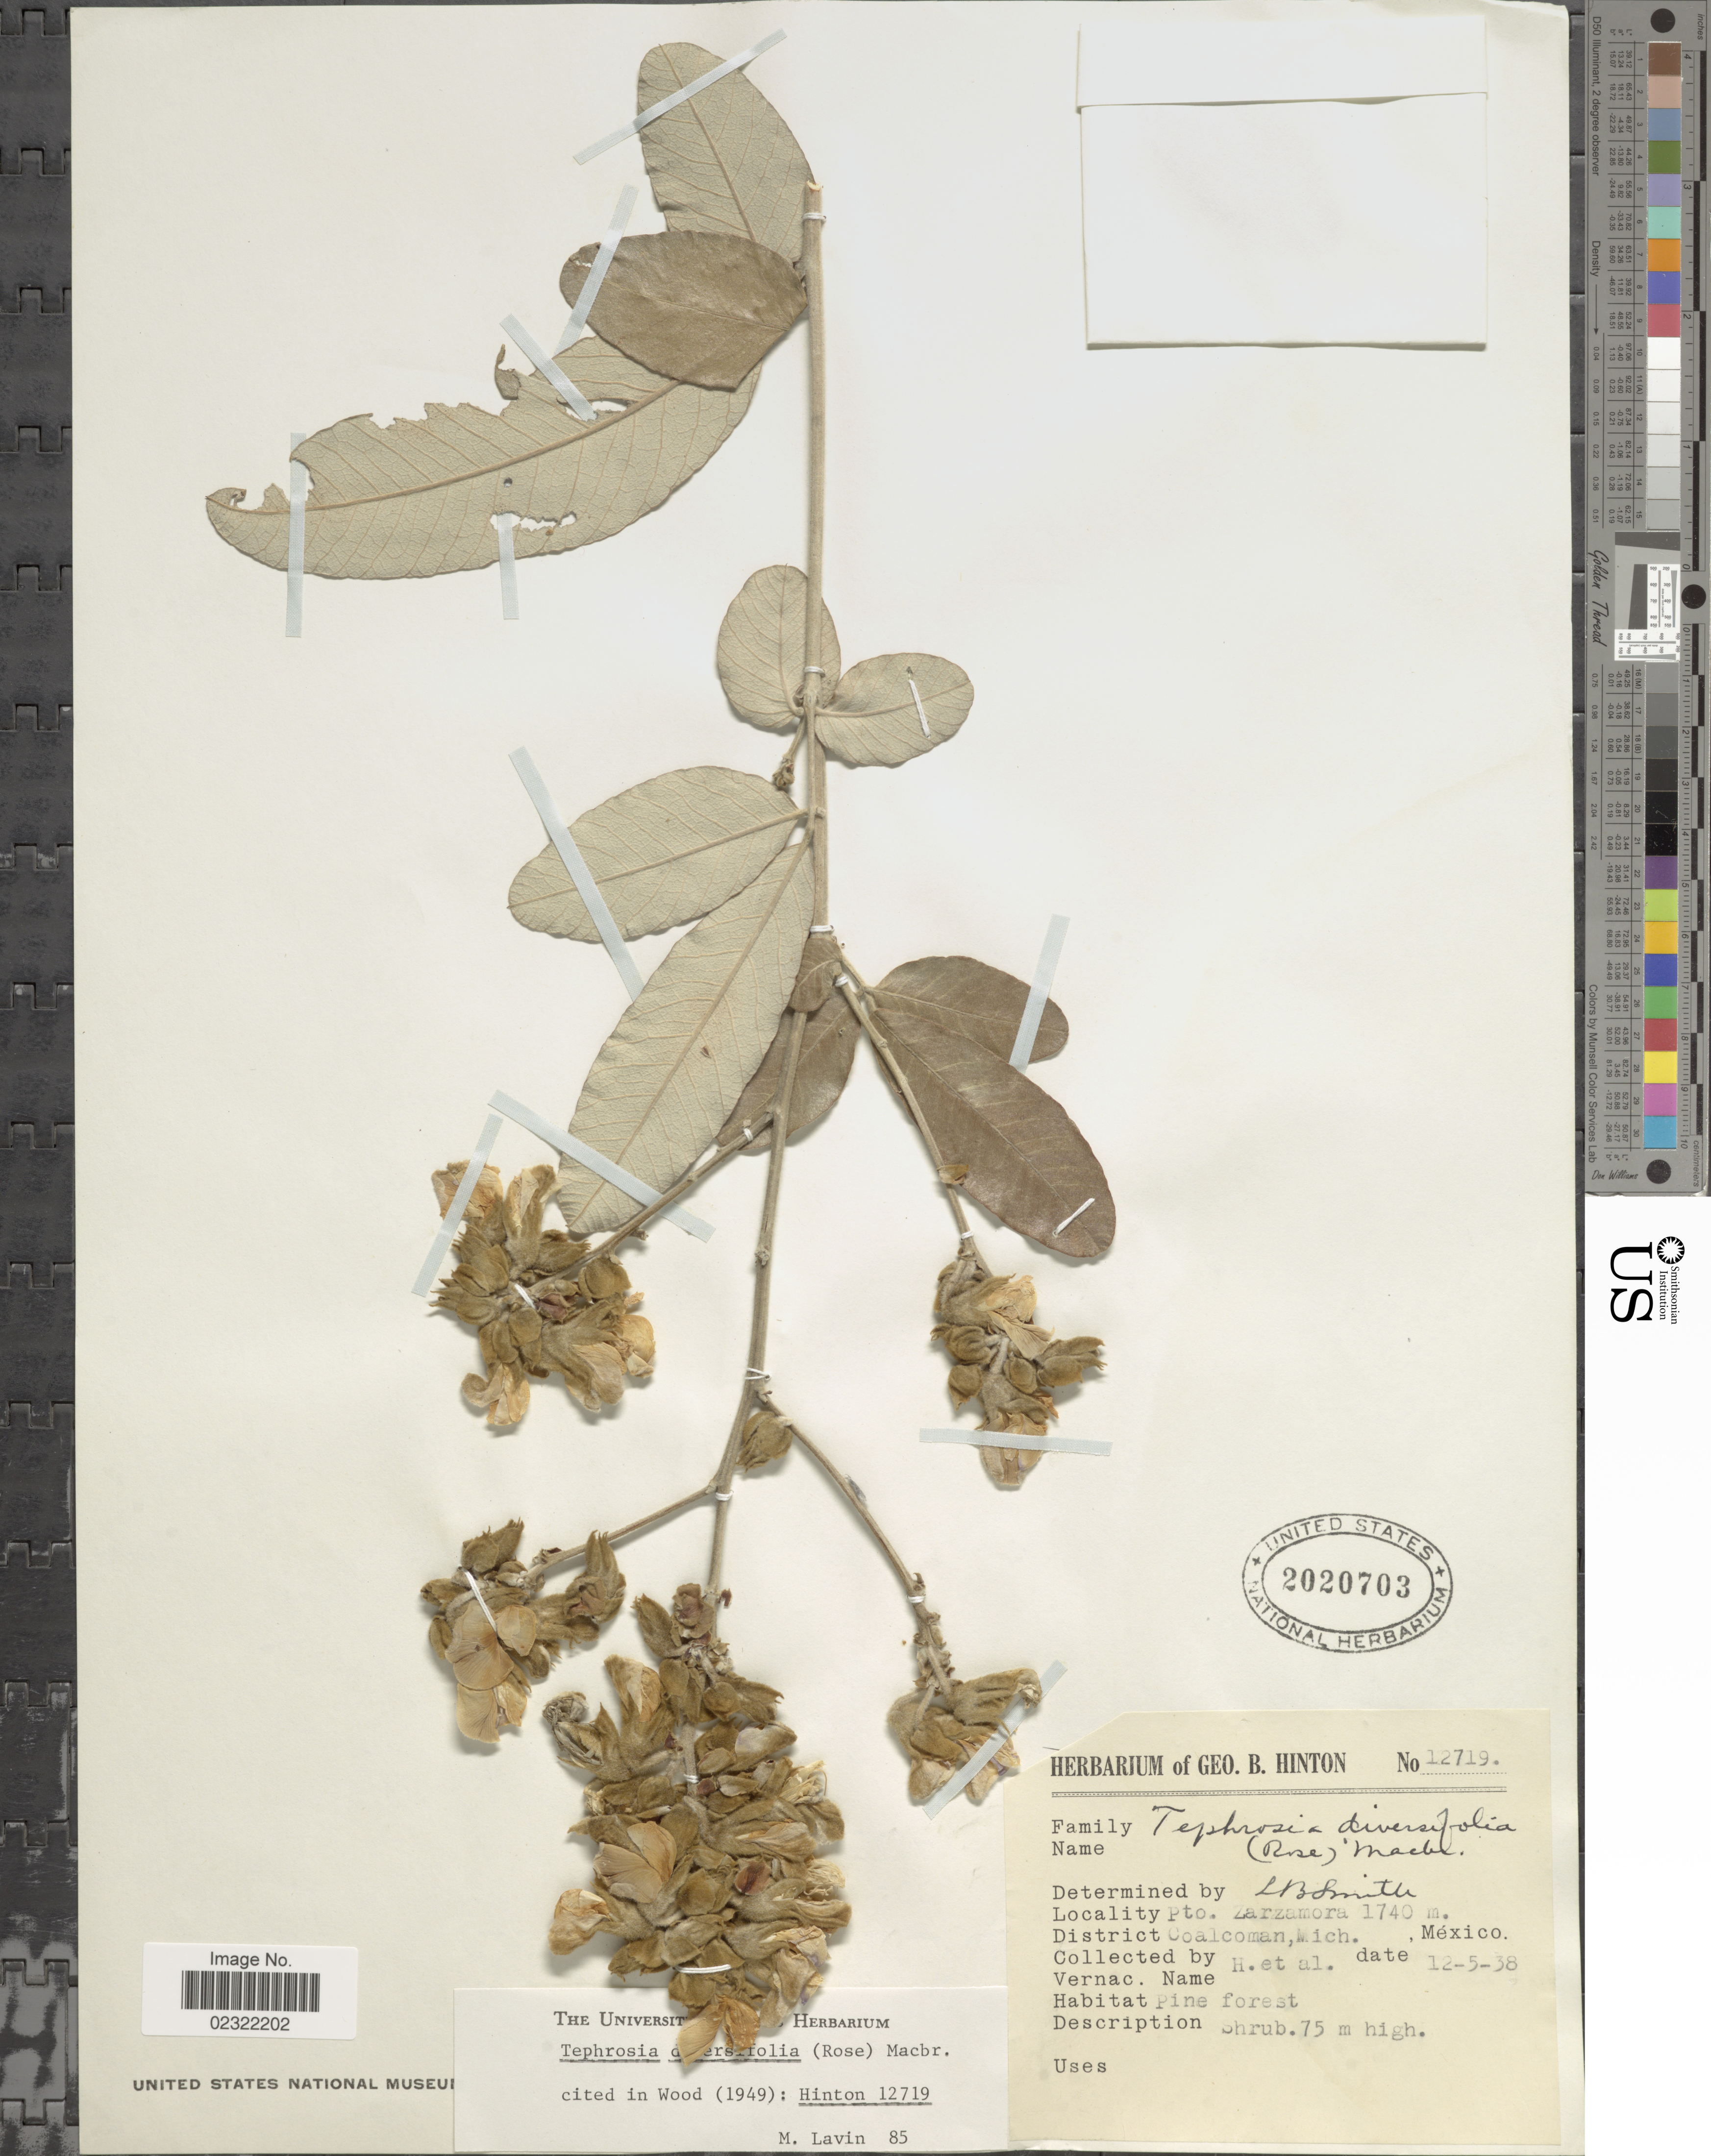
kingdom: Plantae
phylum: Tracheophyta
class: Magnoliopsida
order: Fabales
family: Fabaceae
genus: Tephrosia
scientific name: Tephrosia diversifolia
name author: (Rose) J.F. Macbr.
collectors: G. B. Hinton & et al.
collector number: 12719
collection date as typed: Transcribed d/m/y: 5/12/38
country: Mexico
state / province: Michoacán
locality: Pto. Zarzamora, District Coalcoman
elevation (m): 1740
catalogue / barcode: US 2020703